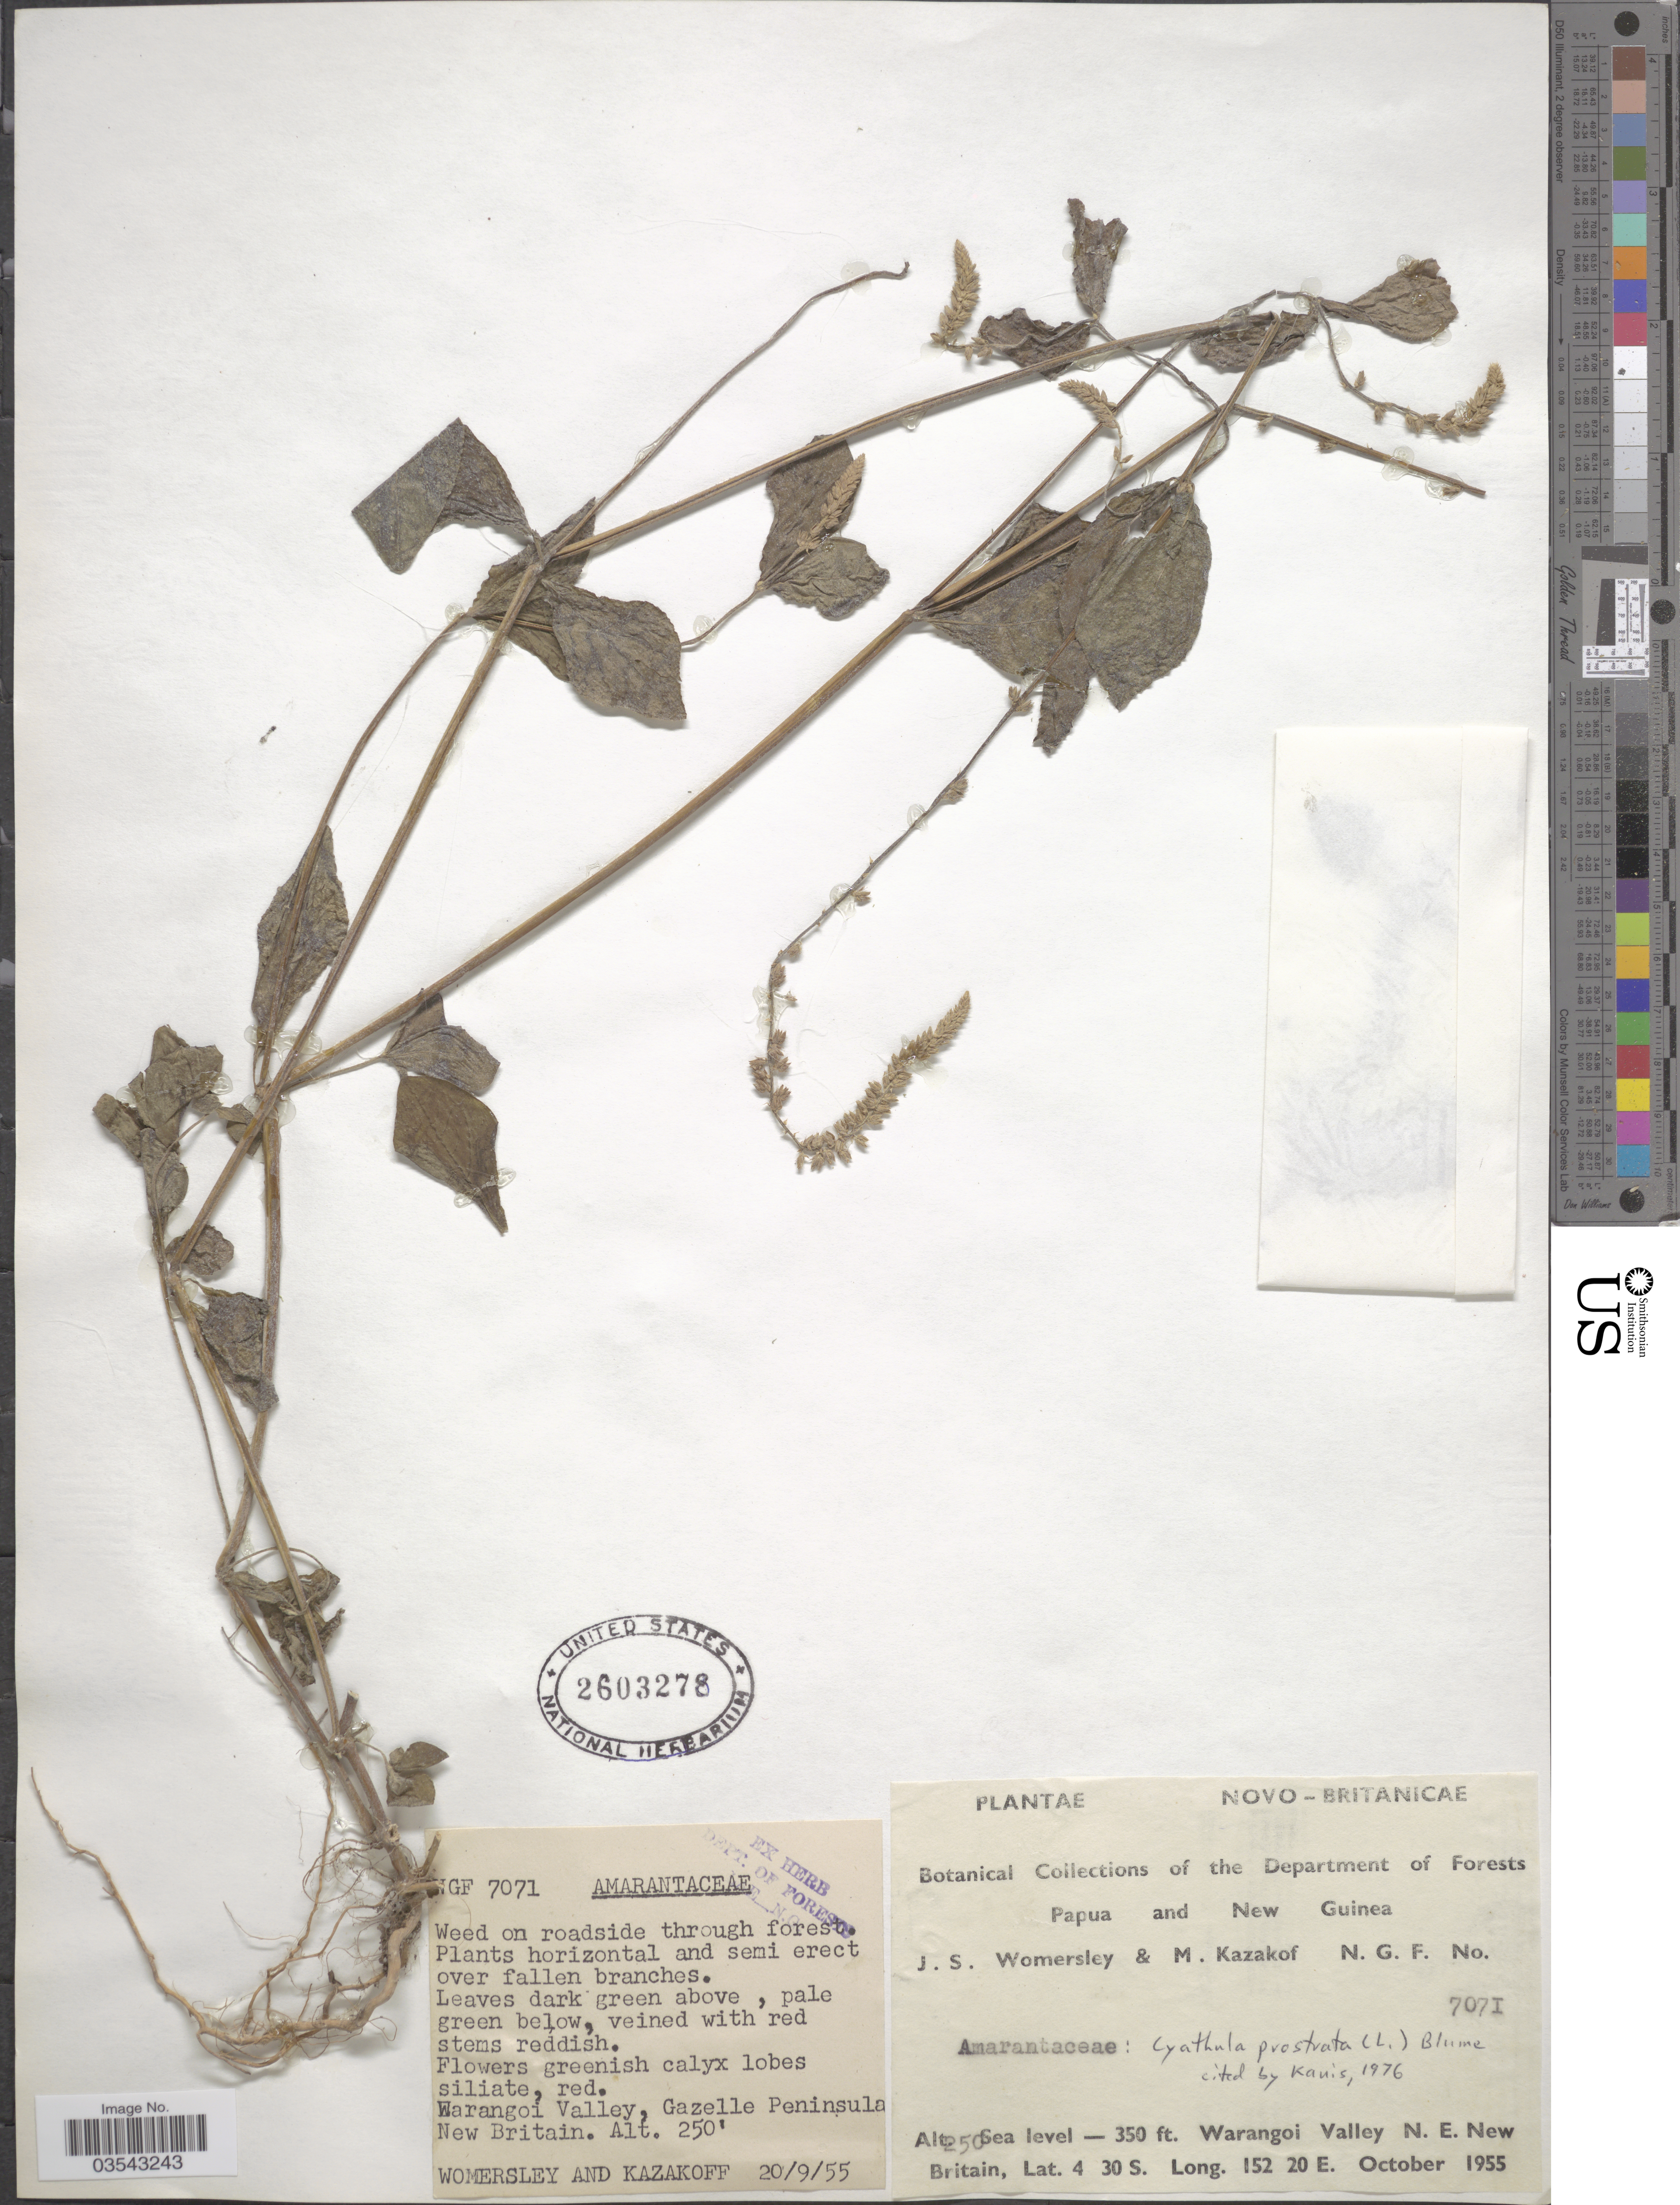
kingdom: Plantae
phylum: Tracheophyta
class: Magnoliopsida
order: Caryophyllales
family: Amaranthaceae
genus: Cyathula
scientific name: Cyathula prostrata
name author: (L.) Blume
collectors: J. S. Womersley & M. Kazakof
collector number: NGF 7071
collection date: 1955-09-20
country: Papua New Guinea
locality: Papua and New Guinea. Warangoi Valley N.E. New Britain. Gazelle Peninsula.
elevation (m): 76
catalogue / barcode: US 2603278